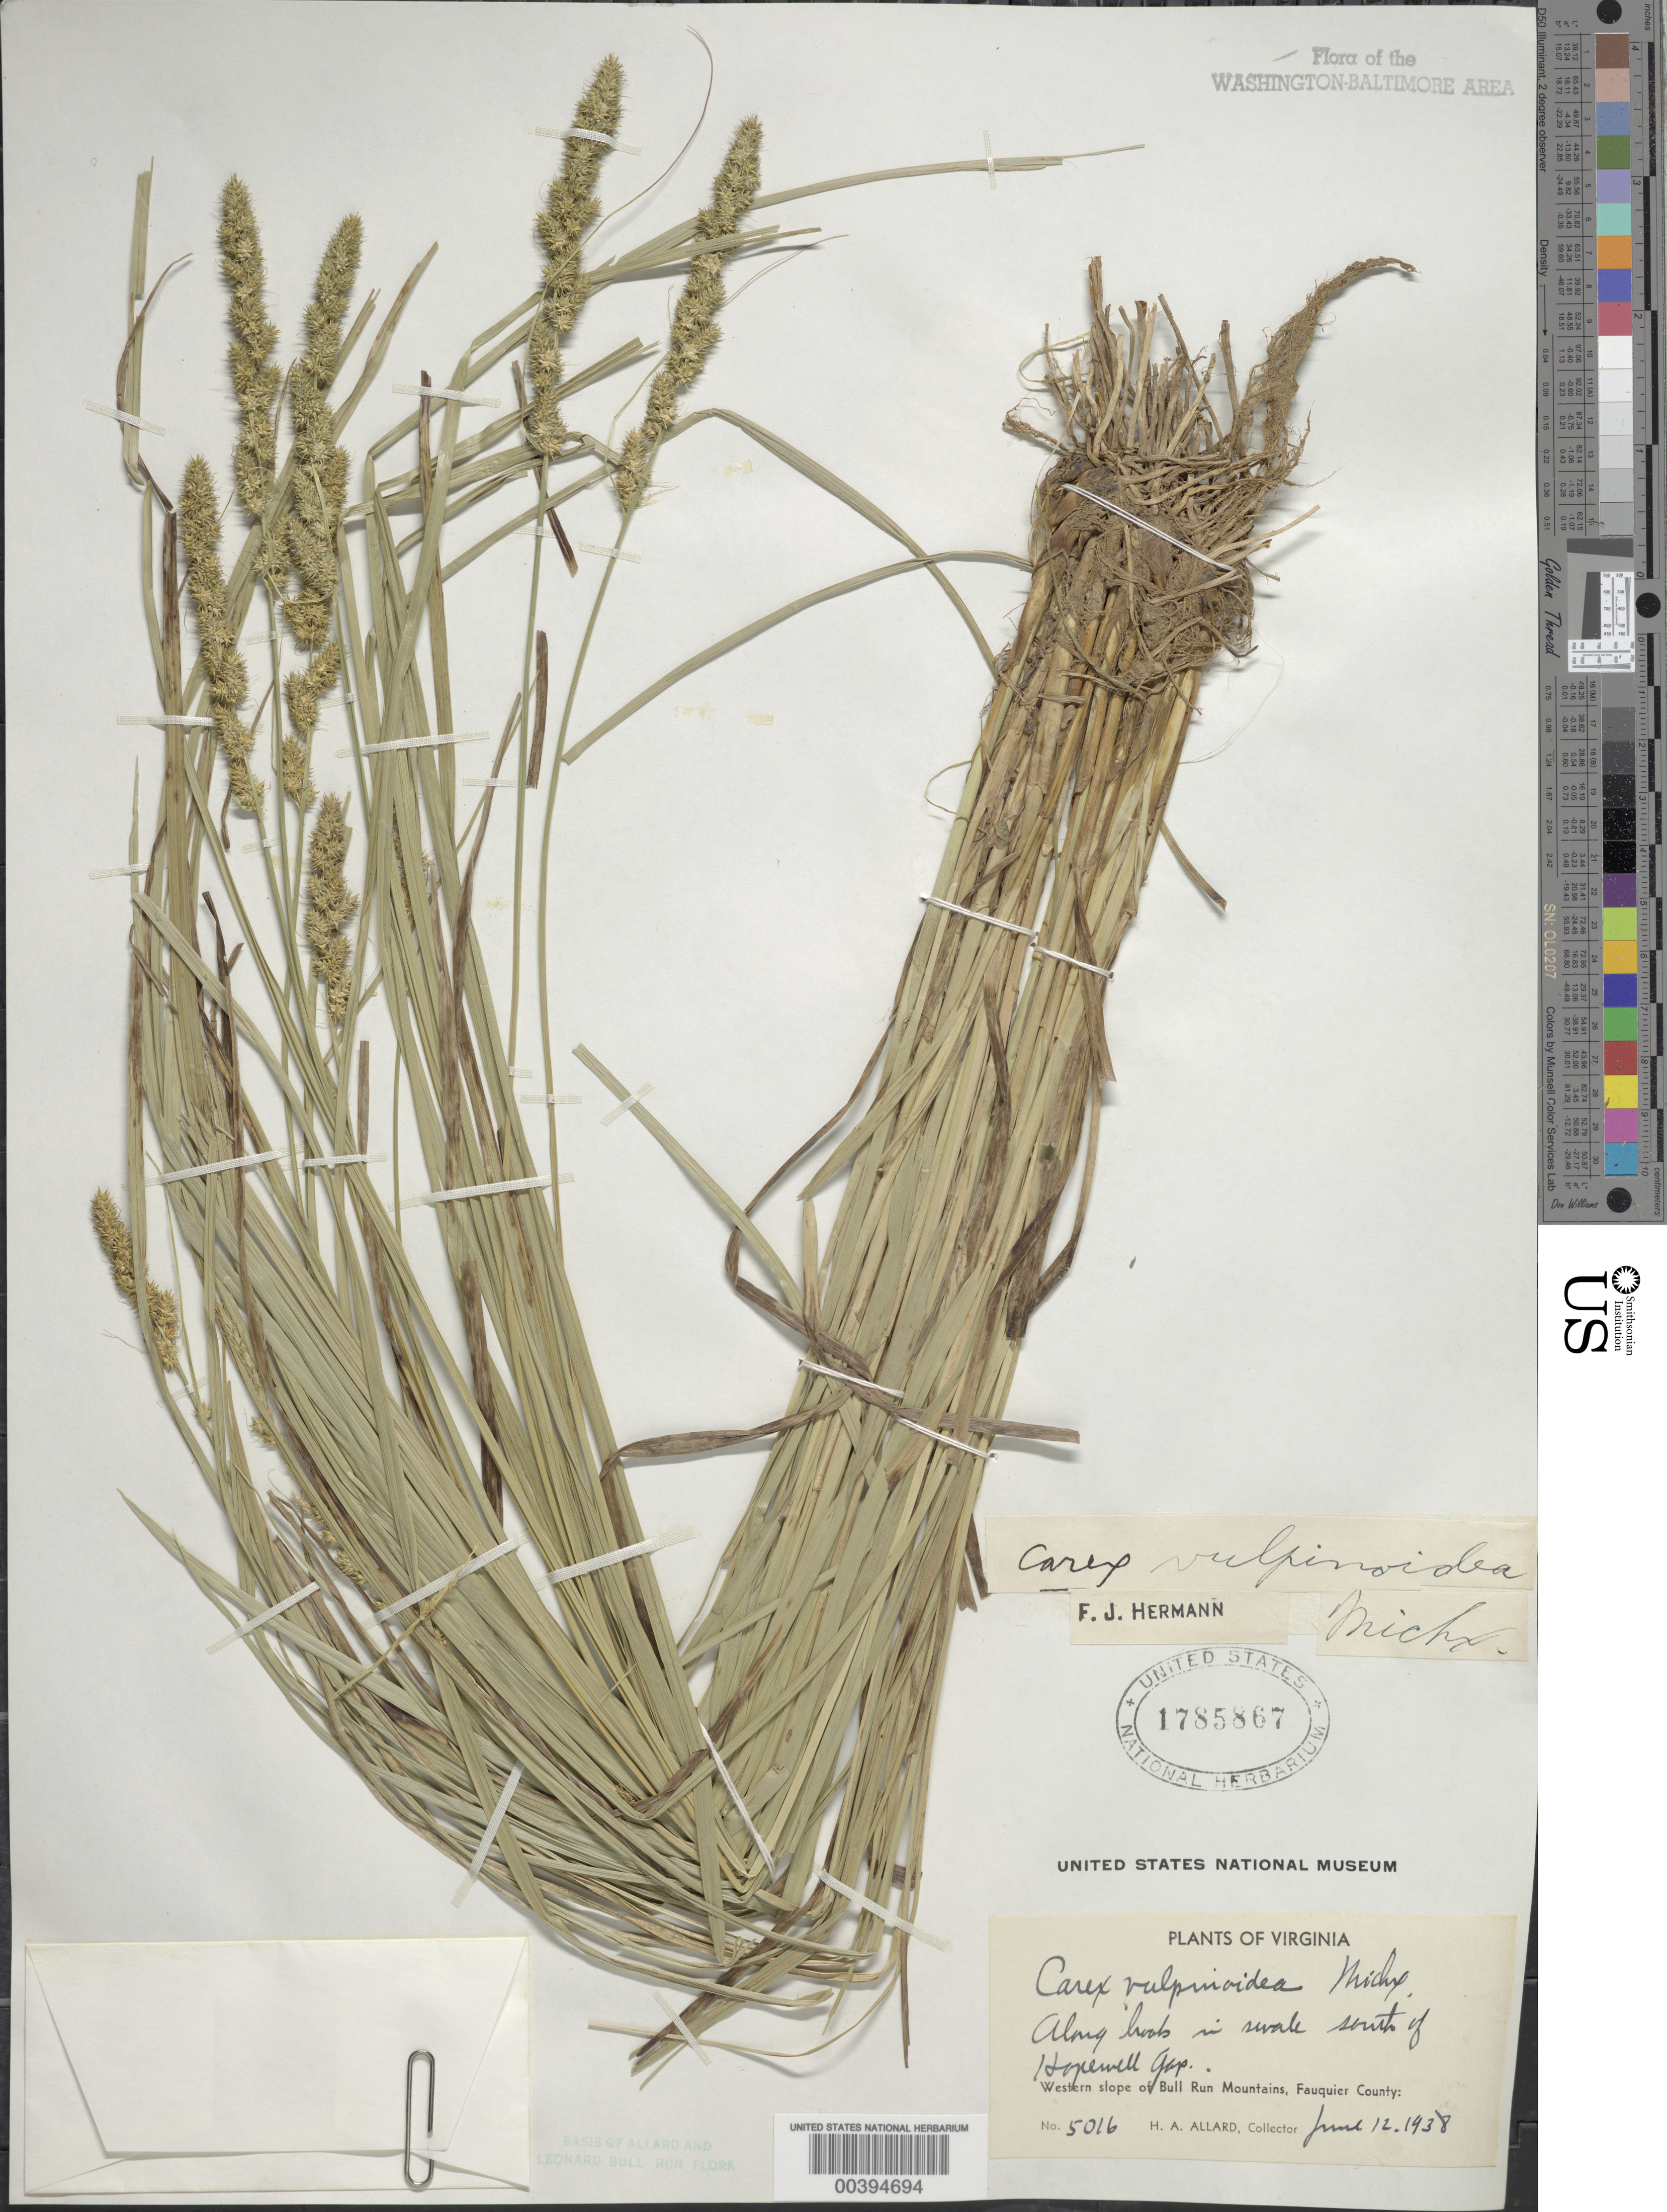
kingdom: Plantae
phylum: Tracheophyta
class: Liliopsida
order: Poales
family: Cyperaceae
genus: Carex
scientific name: Carex vulpinoidea Michx.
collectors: H. A. Allard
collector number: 5016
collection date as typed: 12 Jun 1938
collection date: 1938-06-12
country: United States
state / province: Virginia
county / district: Fauquier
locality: South of Hopewell Gap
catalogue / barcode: US 1785867